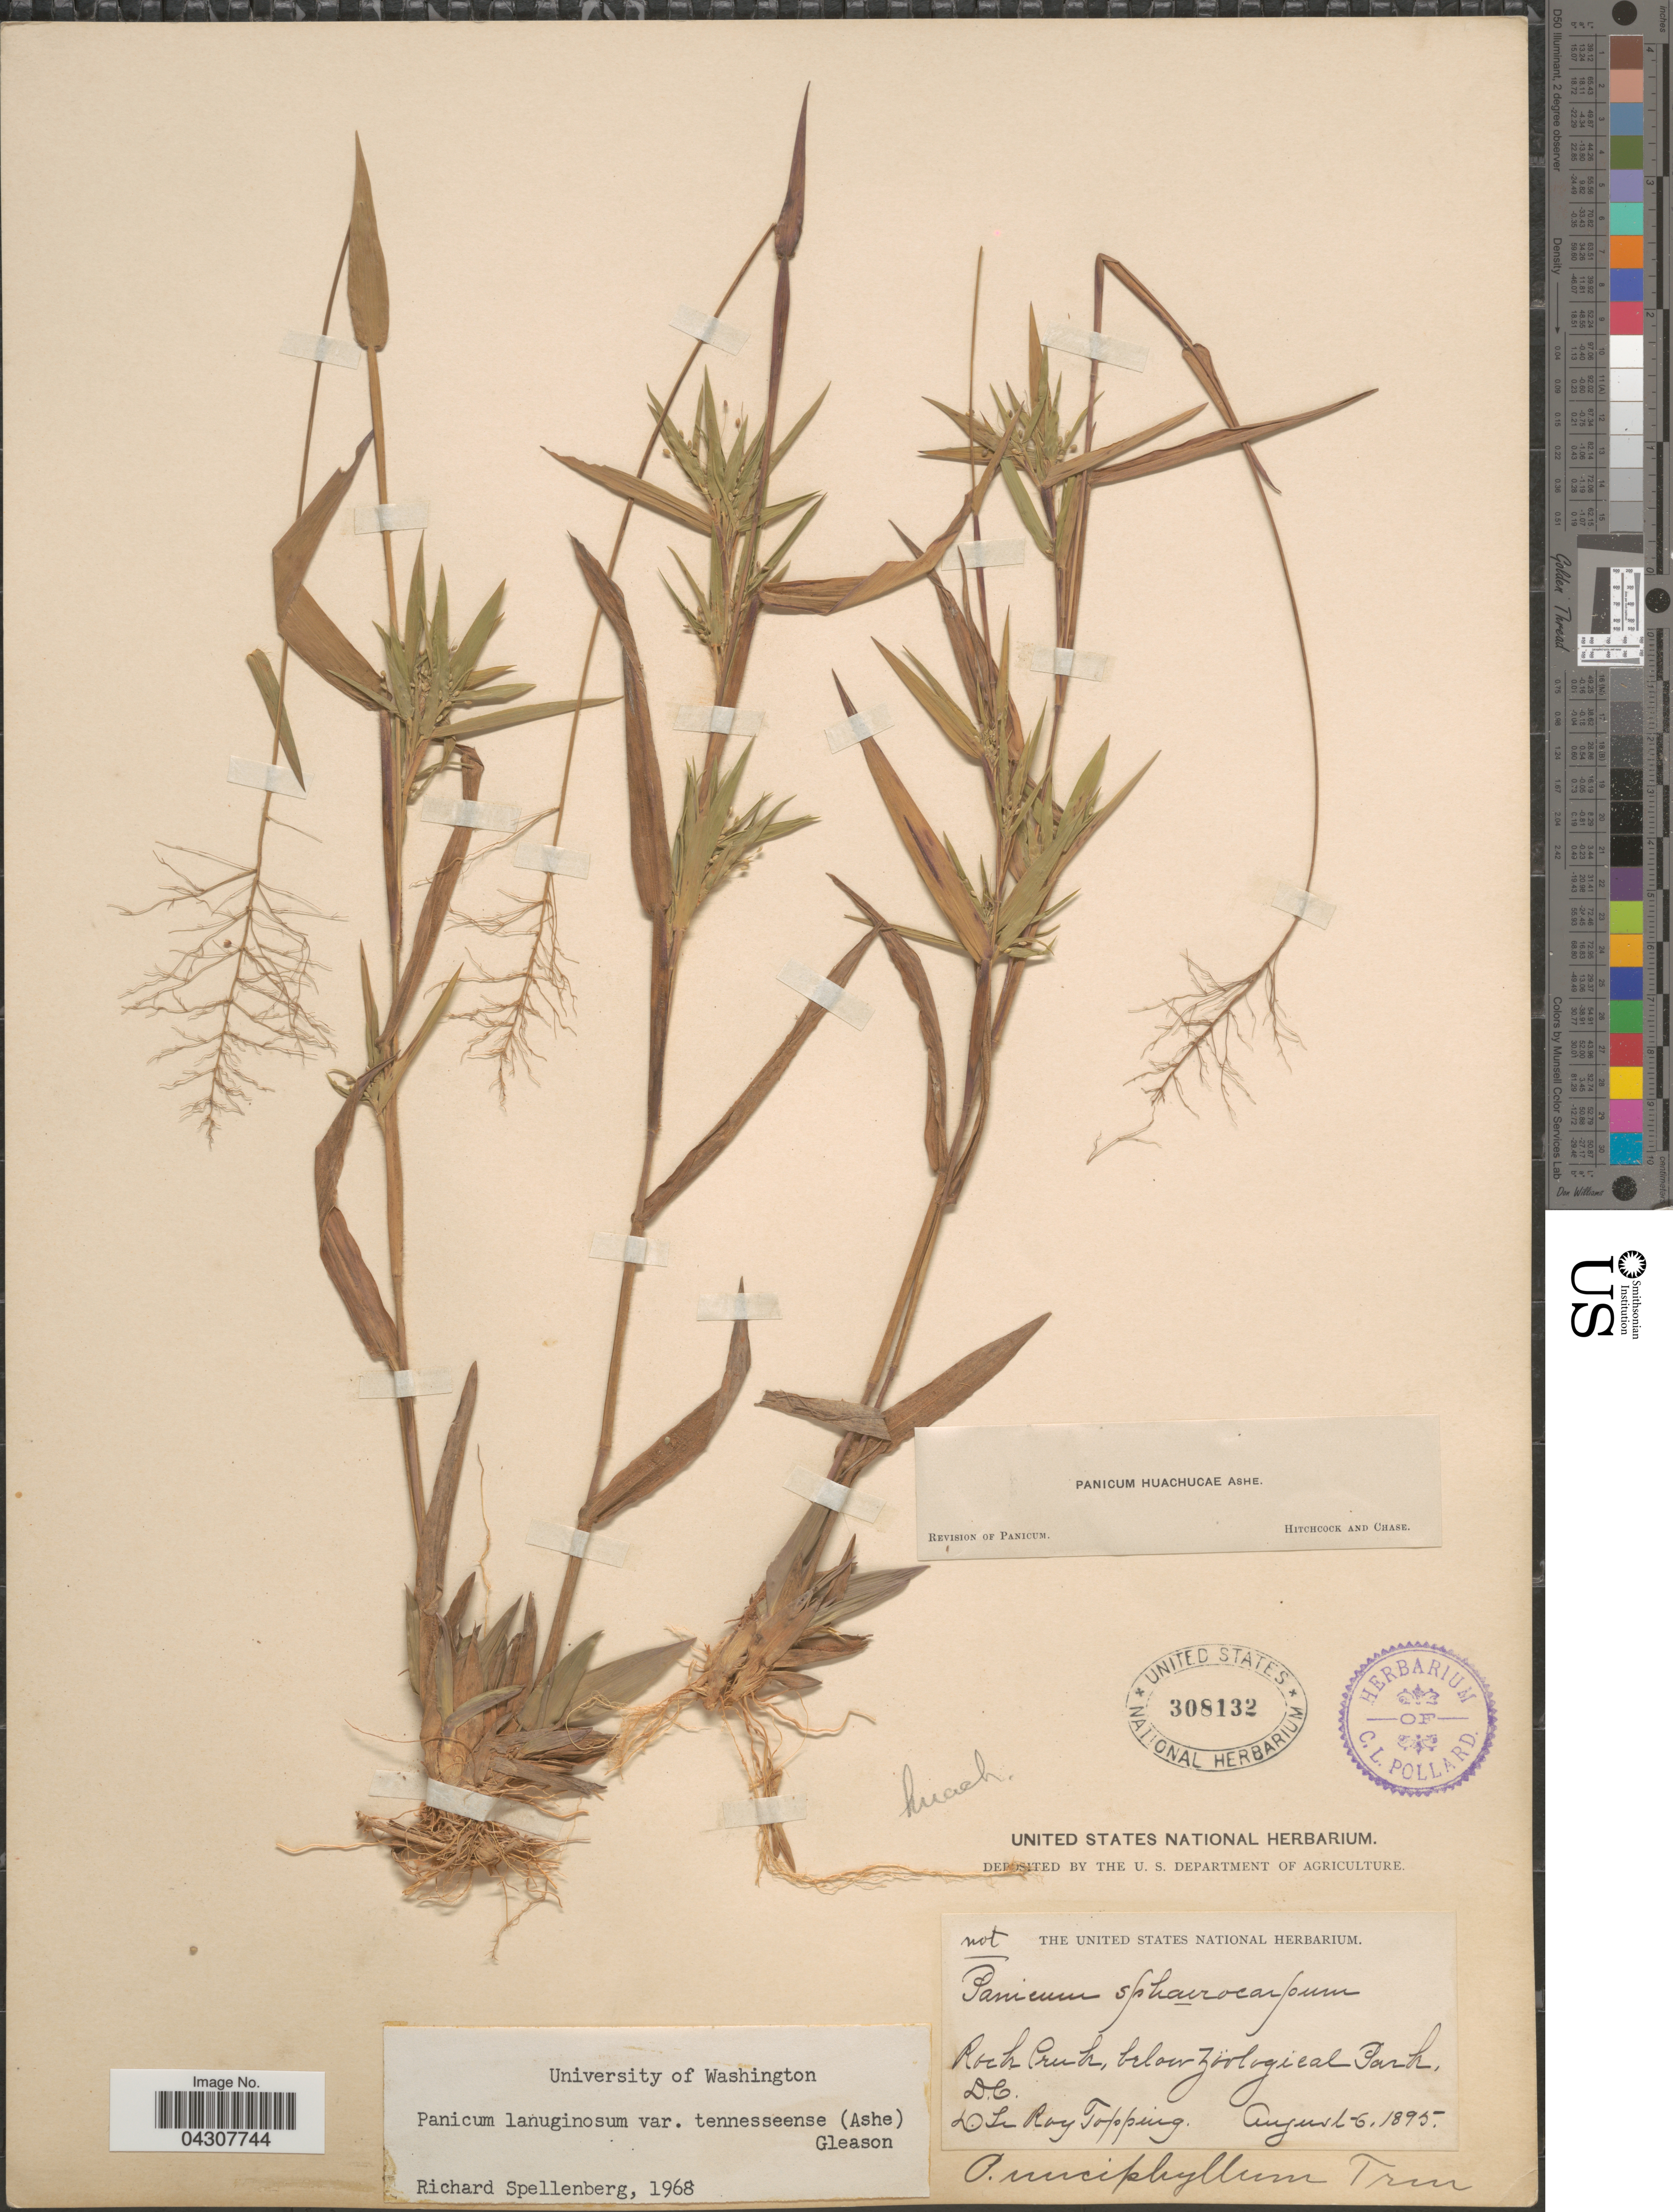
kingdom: Plantae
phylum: Tracheophyta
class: Liliopsida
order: Poales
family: Poaceae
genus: Dichanthelium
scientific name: Dichanthelium acuminatum var. acuminatum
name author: (Sw.) Gould & C.A. Clark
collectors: D. L. Topping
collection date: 1895-08-06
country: United States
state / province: District of Columbia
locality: Rock Creek, below Zöological Park.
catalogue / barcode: US 308132